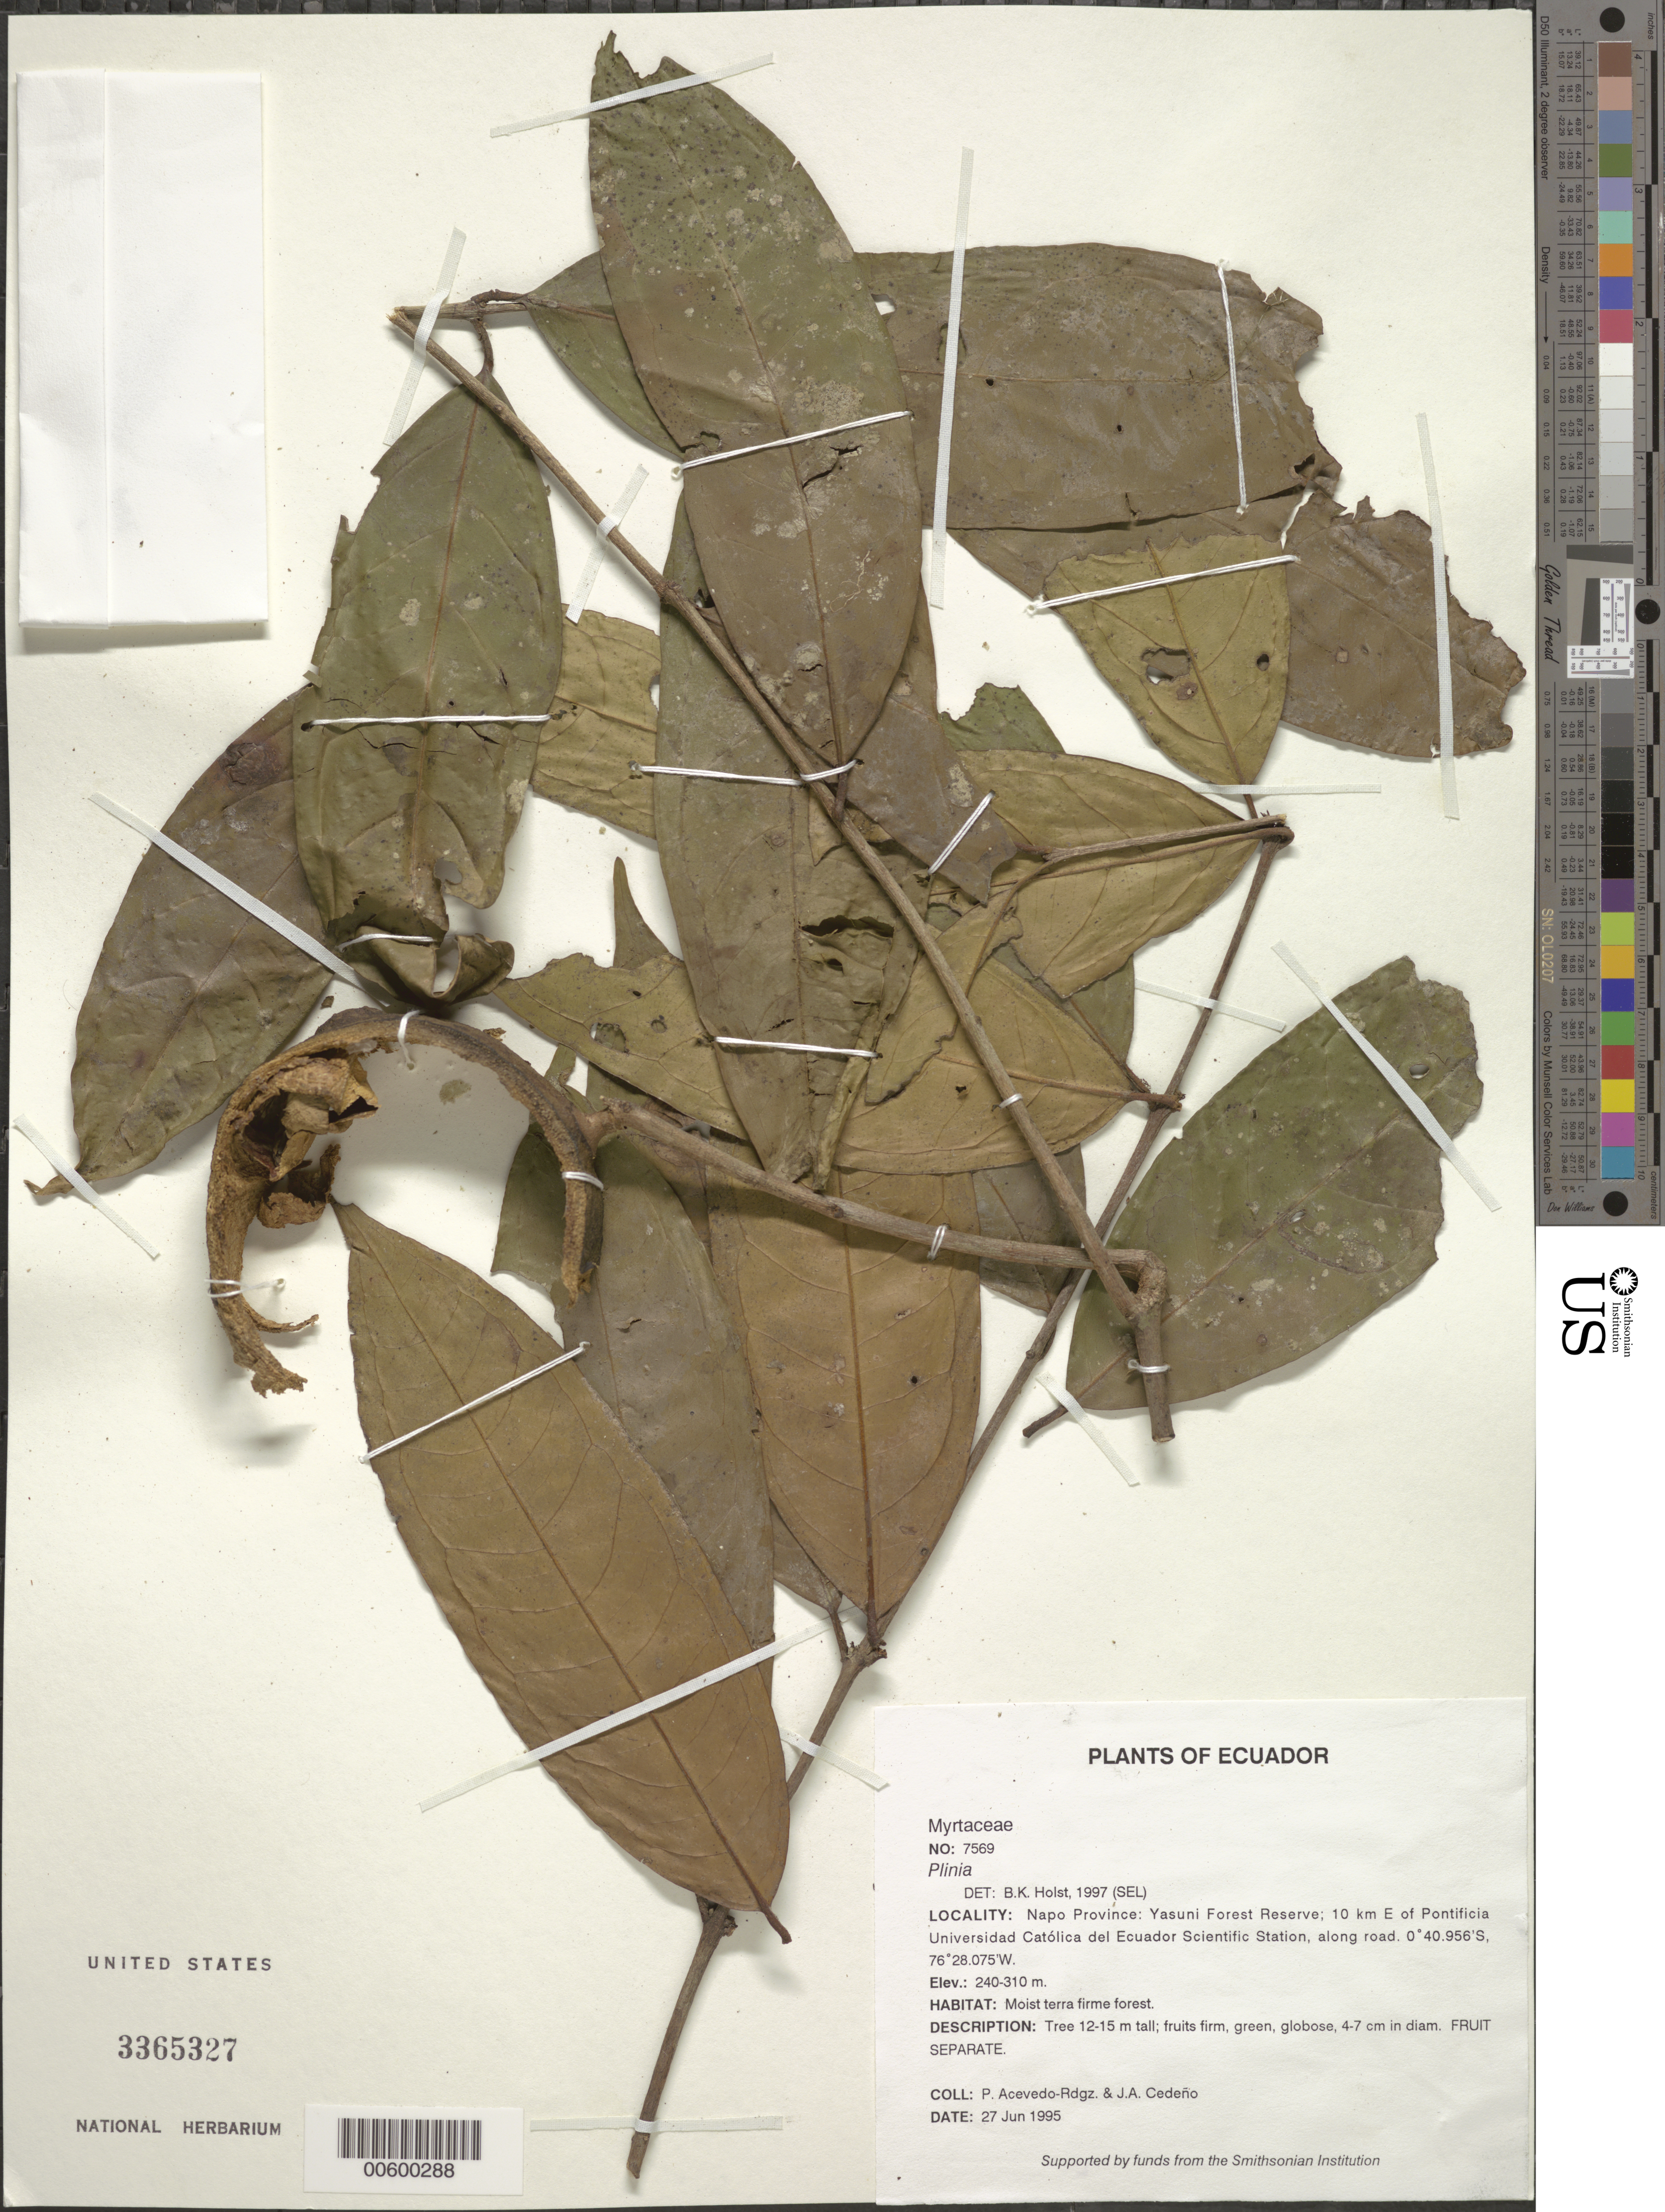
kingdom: Plantae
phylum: Tracheophyta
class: Magnoliopsida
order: Myrtales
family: Myrtaceae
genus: Plinia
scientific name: Plinia sp.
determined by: Holst, Bruce K.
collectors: P. Acevedo-Rodr. & J. A. Cedeño M.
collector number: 7569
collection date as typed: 27 Jun 1995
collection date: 1995-06-27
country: Ecuador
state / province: Napo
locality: Napo Province: Yasuni Forest Reserve; 10 km E of Pontificia Universidad Católica del Ecuador Scientific Station along road.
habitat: Moist terra firme forest.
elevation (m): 240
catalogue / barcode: US 3365327